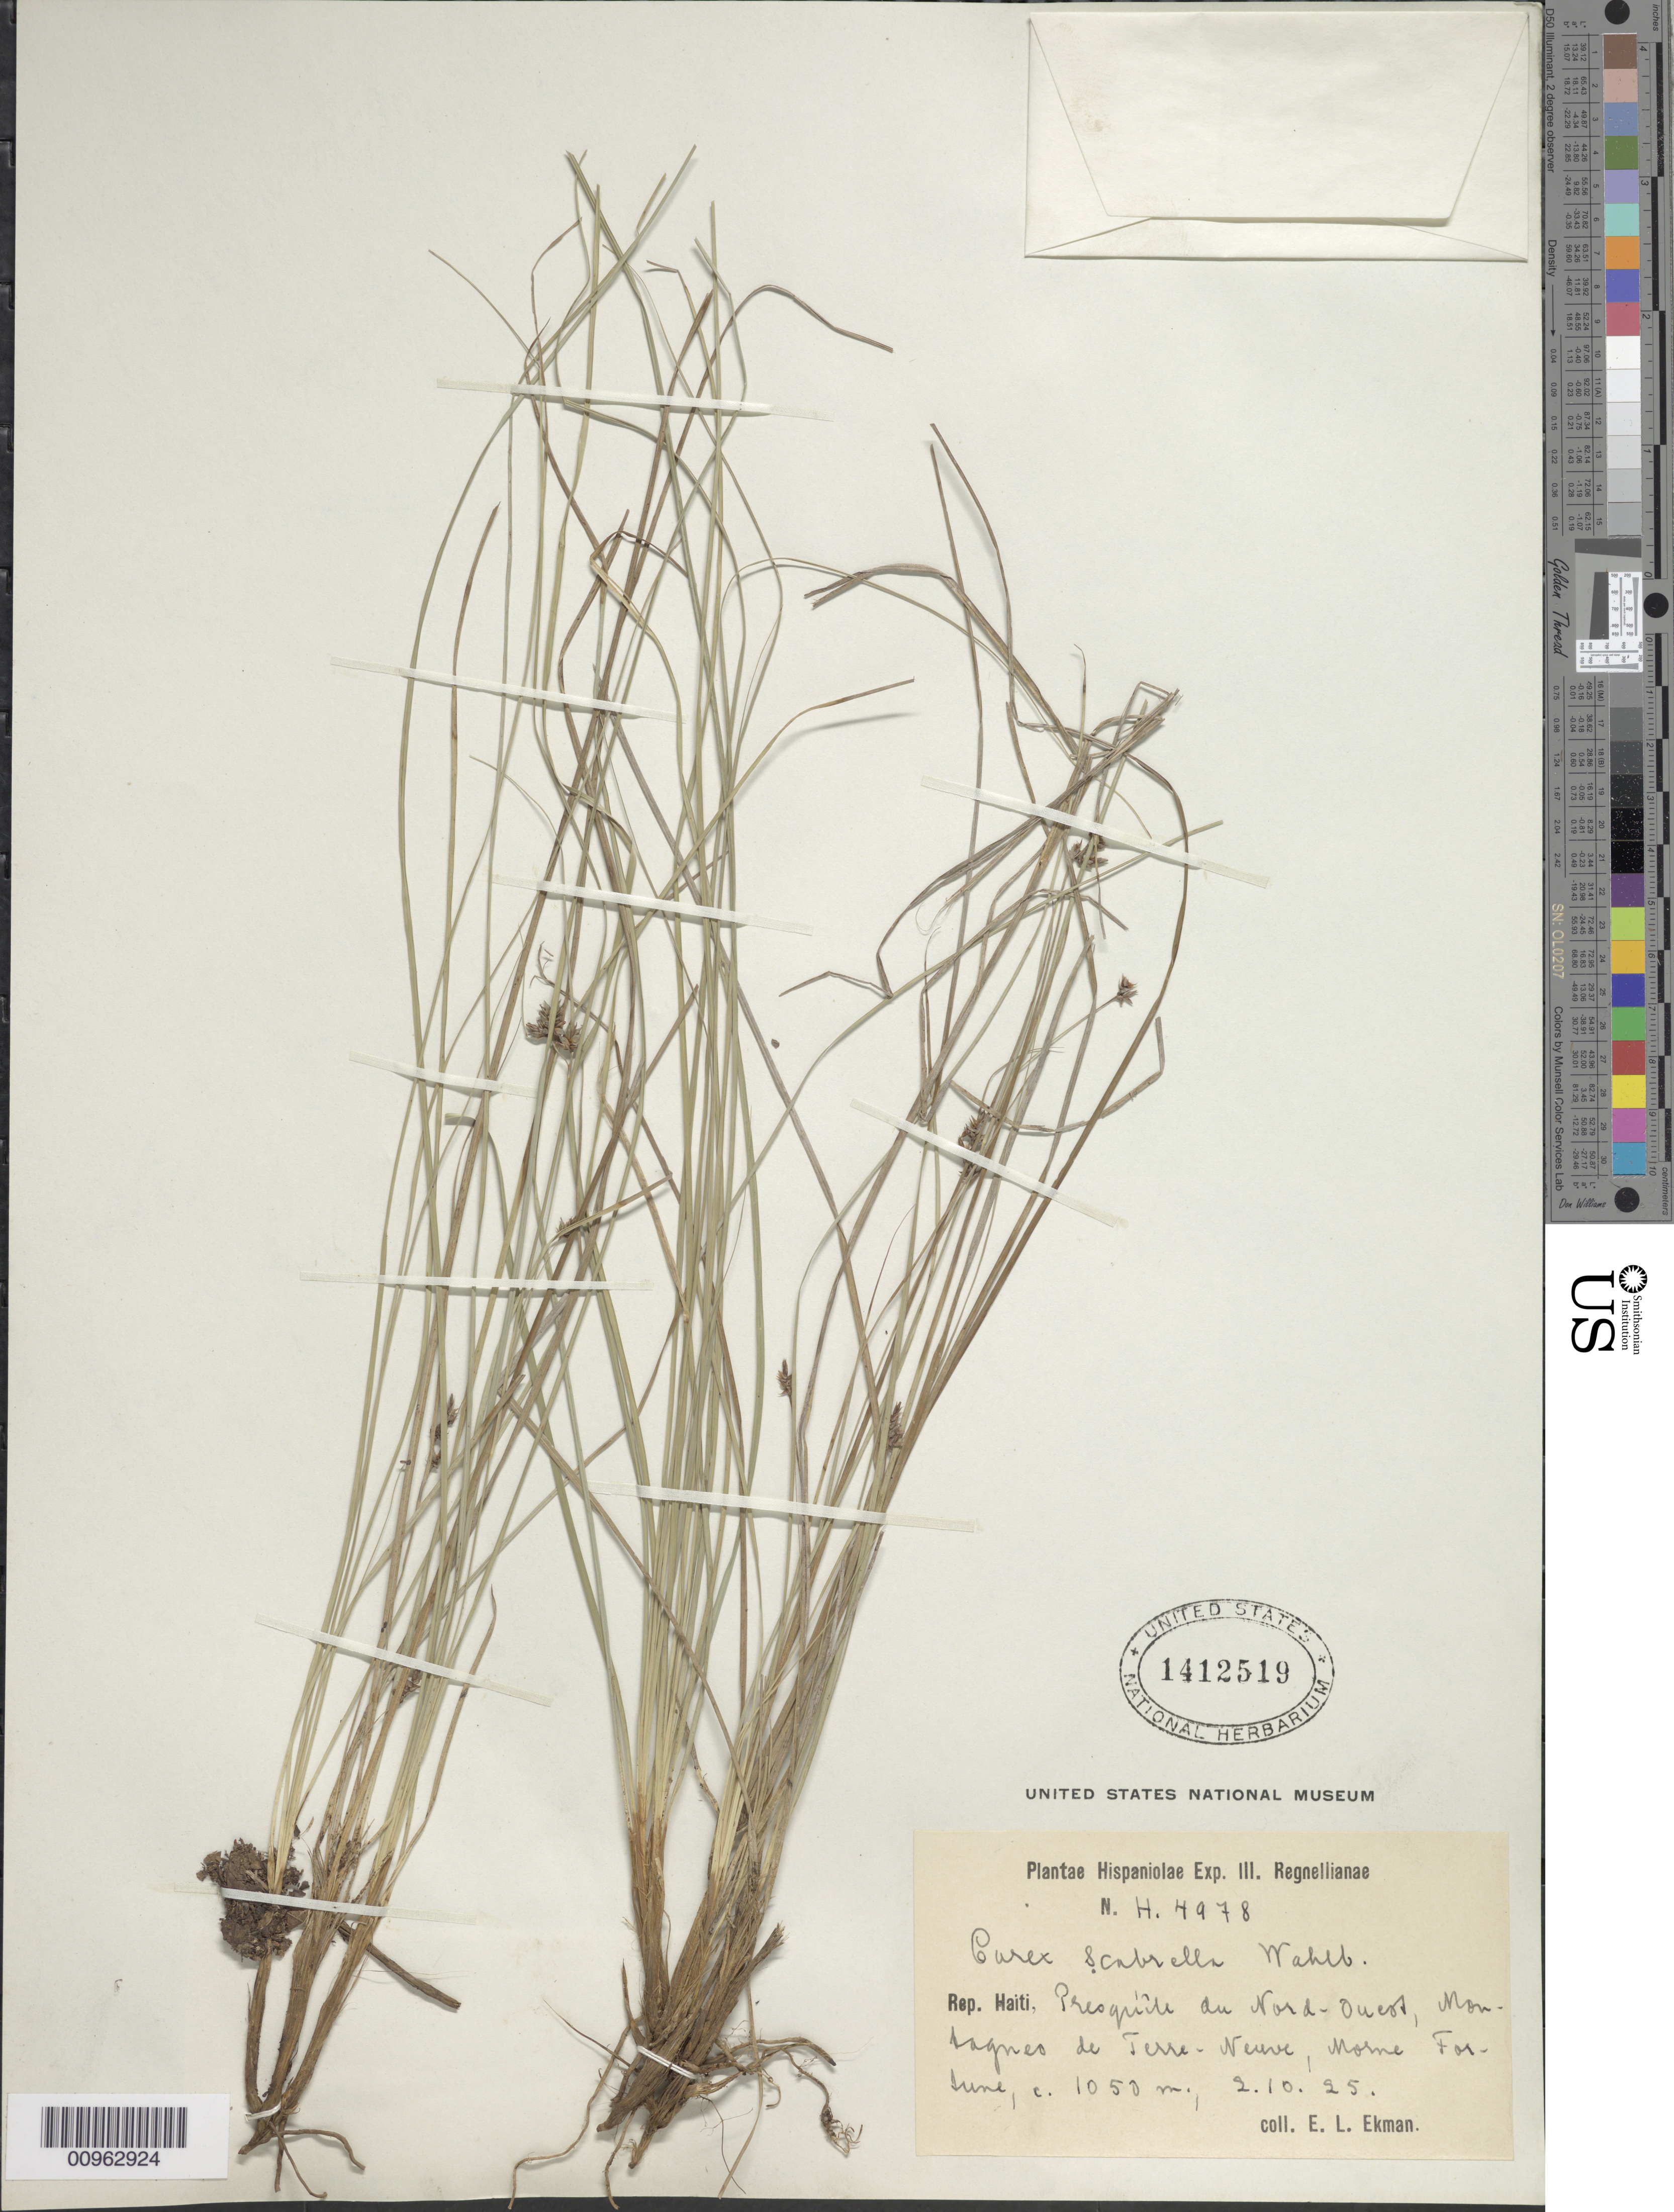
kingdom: Plantae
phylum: Tracheophyta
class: Liliopsida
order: Poales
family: Cyperaceae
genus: Carex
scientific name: Carex scabrella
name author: Wahlenb.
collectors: E. L. Ekman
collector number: H 4978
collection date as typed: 02 Oct 1925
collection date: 1925-10-02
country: Haiti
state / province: Nord-Óuest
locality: Montagnes de Terre Neuve, Morne Fortune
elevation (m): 1050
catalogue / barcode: US 1412519